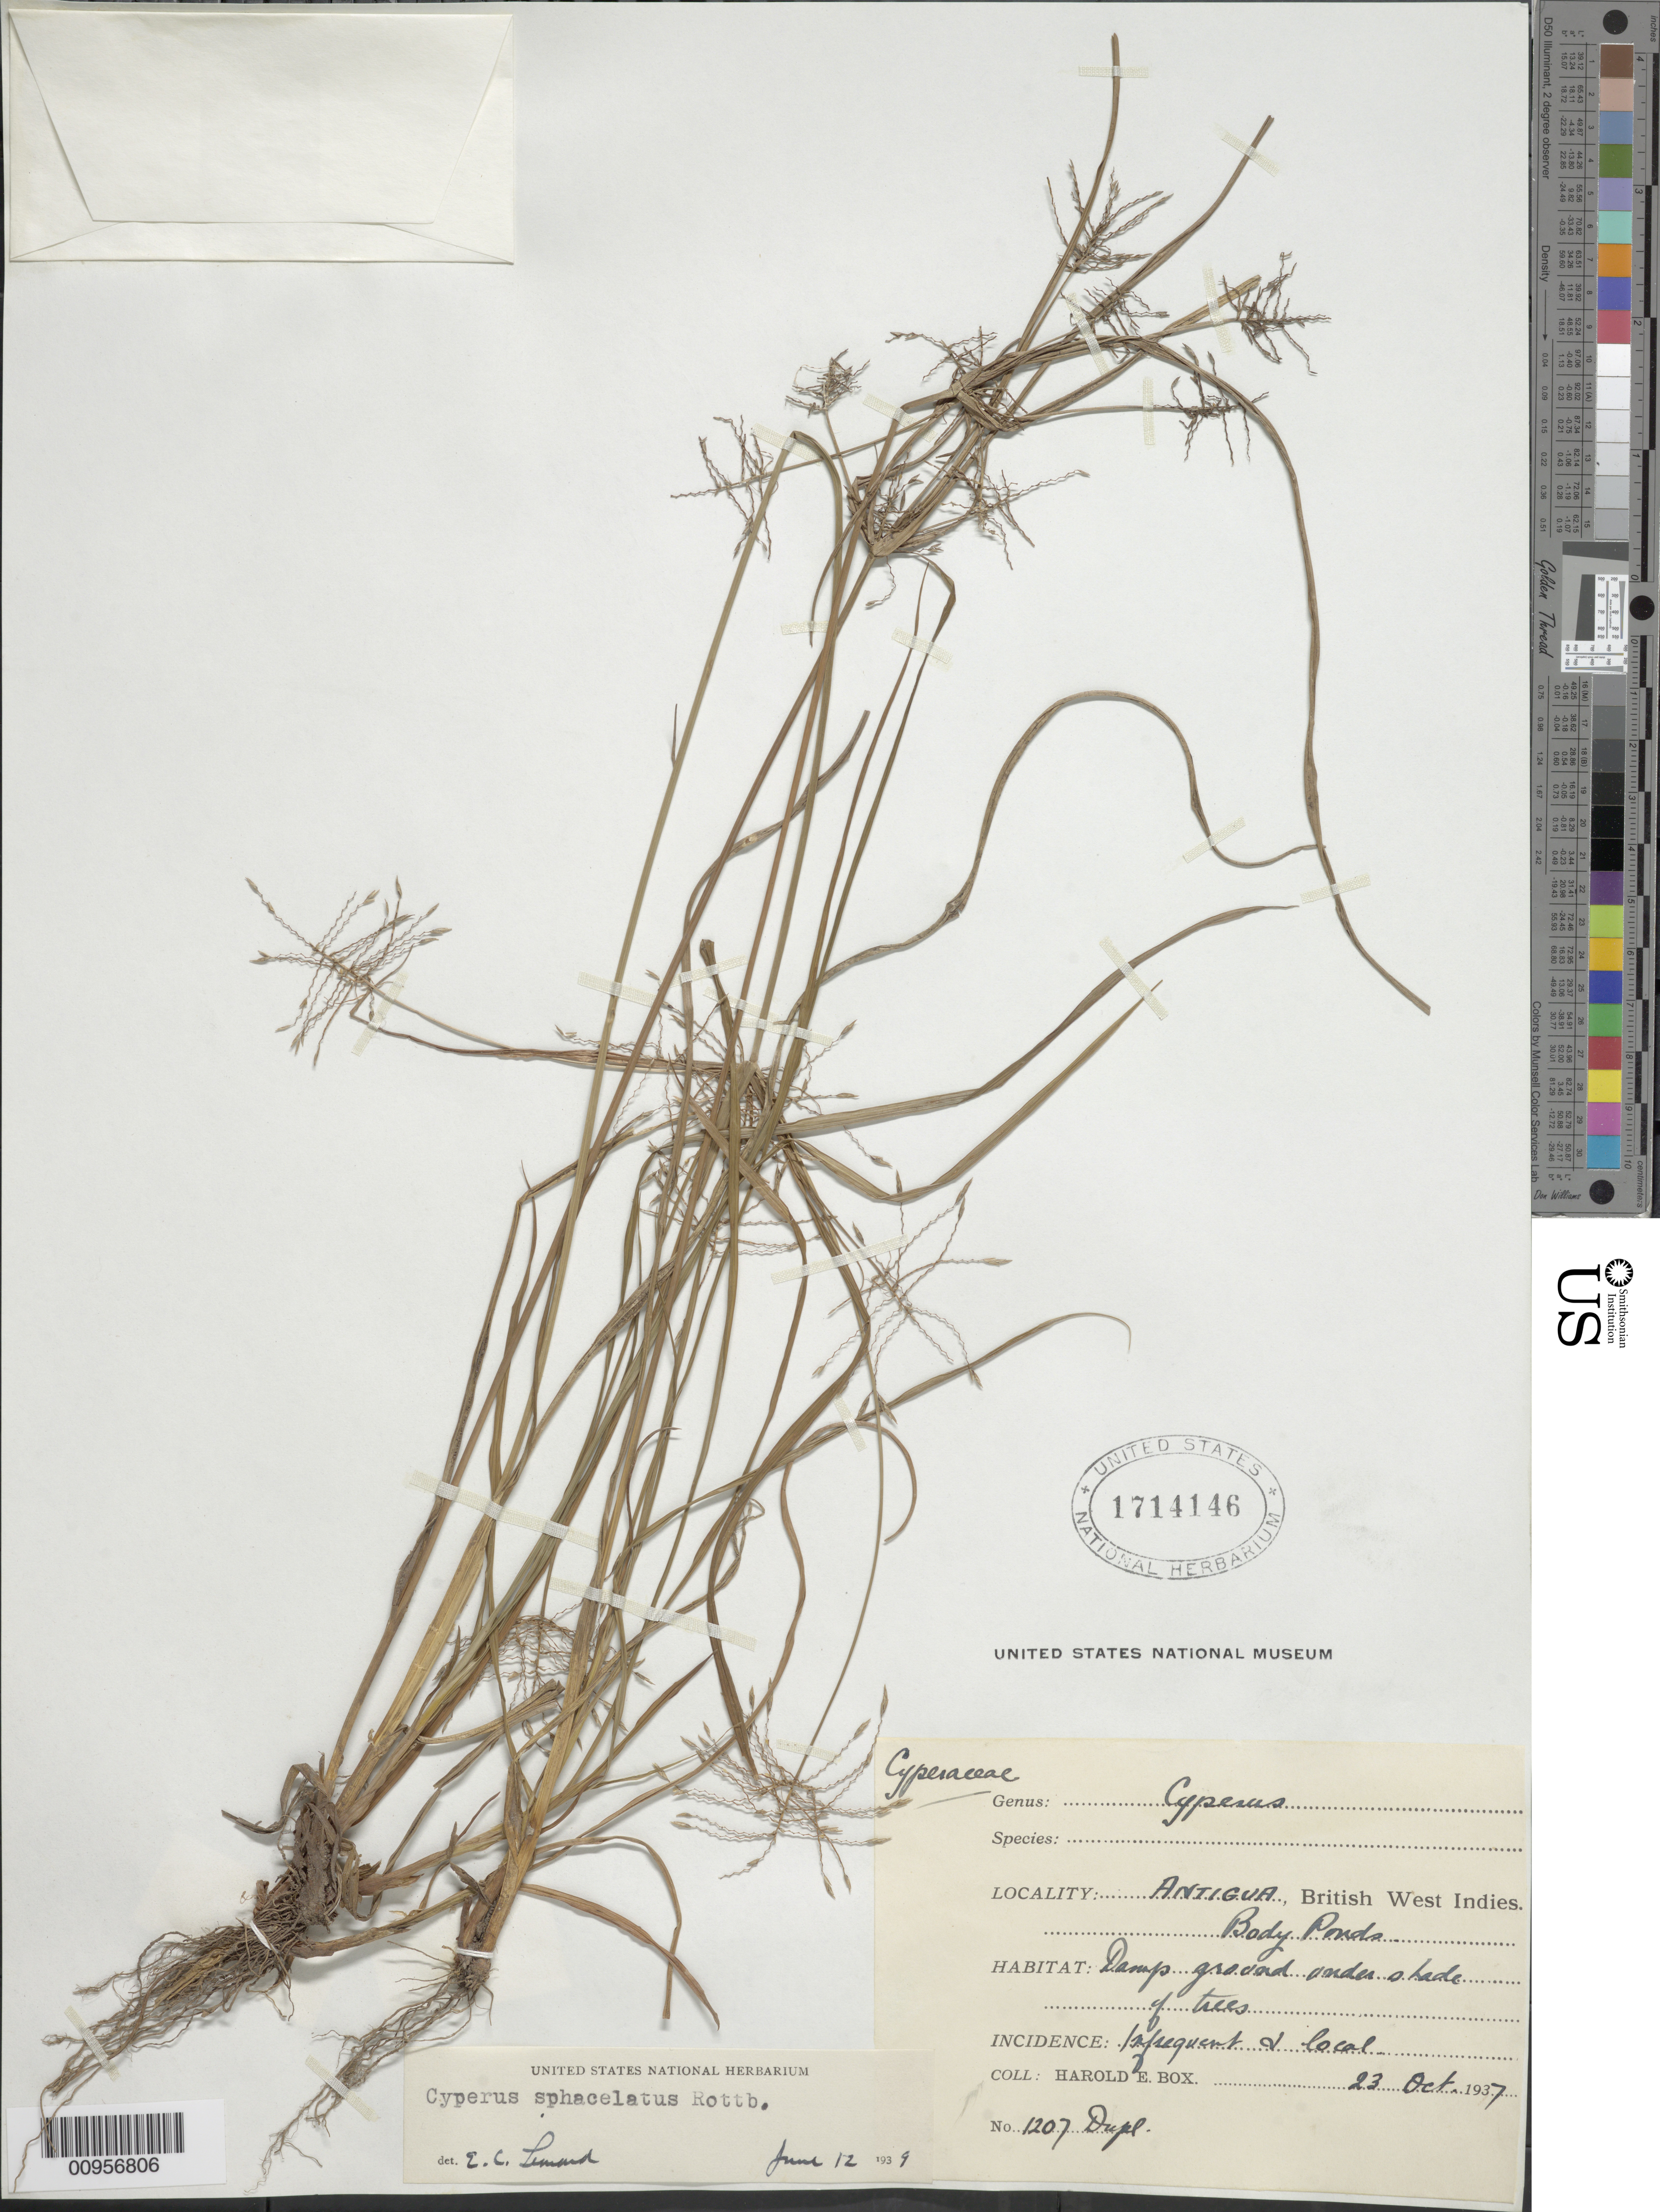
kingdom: Plantae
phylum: Tracheophyta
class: Liliopsida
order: Poales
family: Cyperaceae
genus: Cyperus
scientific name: Cyperus sphacelatus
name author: Rottb.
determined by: Leonard, Emery C., (US)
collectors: H. E. Box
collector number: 1207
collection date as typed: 23 Oct 1937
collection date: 1937-10-23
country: Antigua and Barbuda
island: Antigua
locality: Body Ponds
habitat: Damp ground border shade of trees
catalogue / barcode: US 1714146